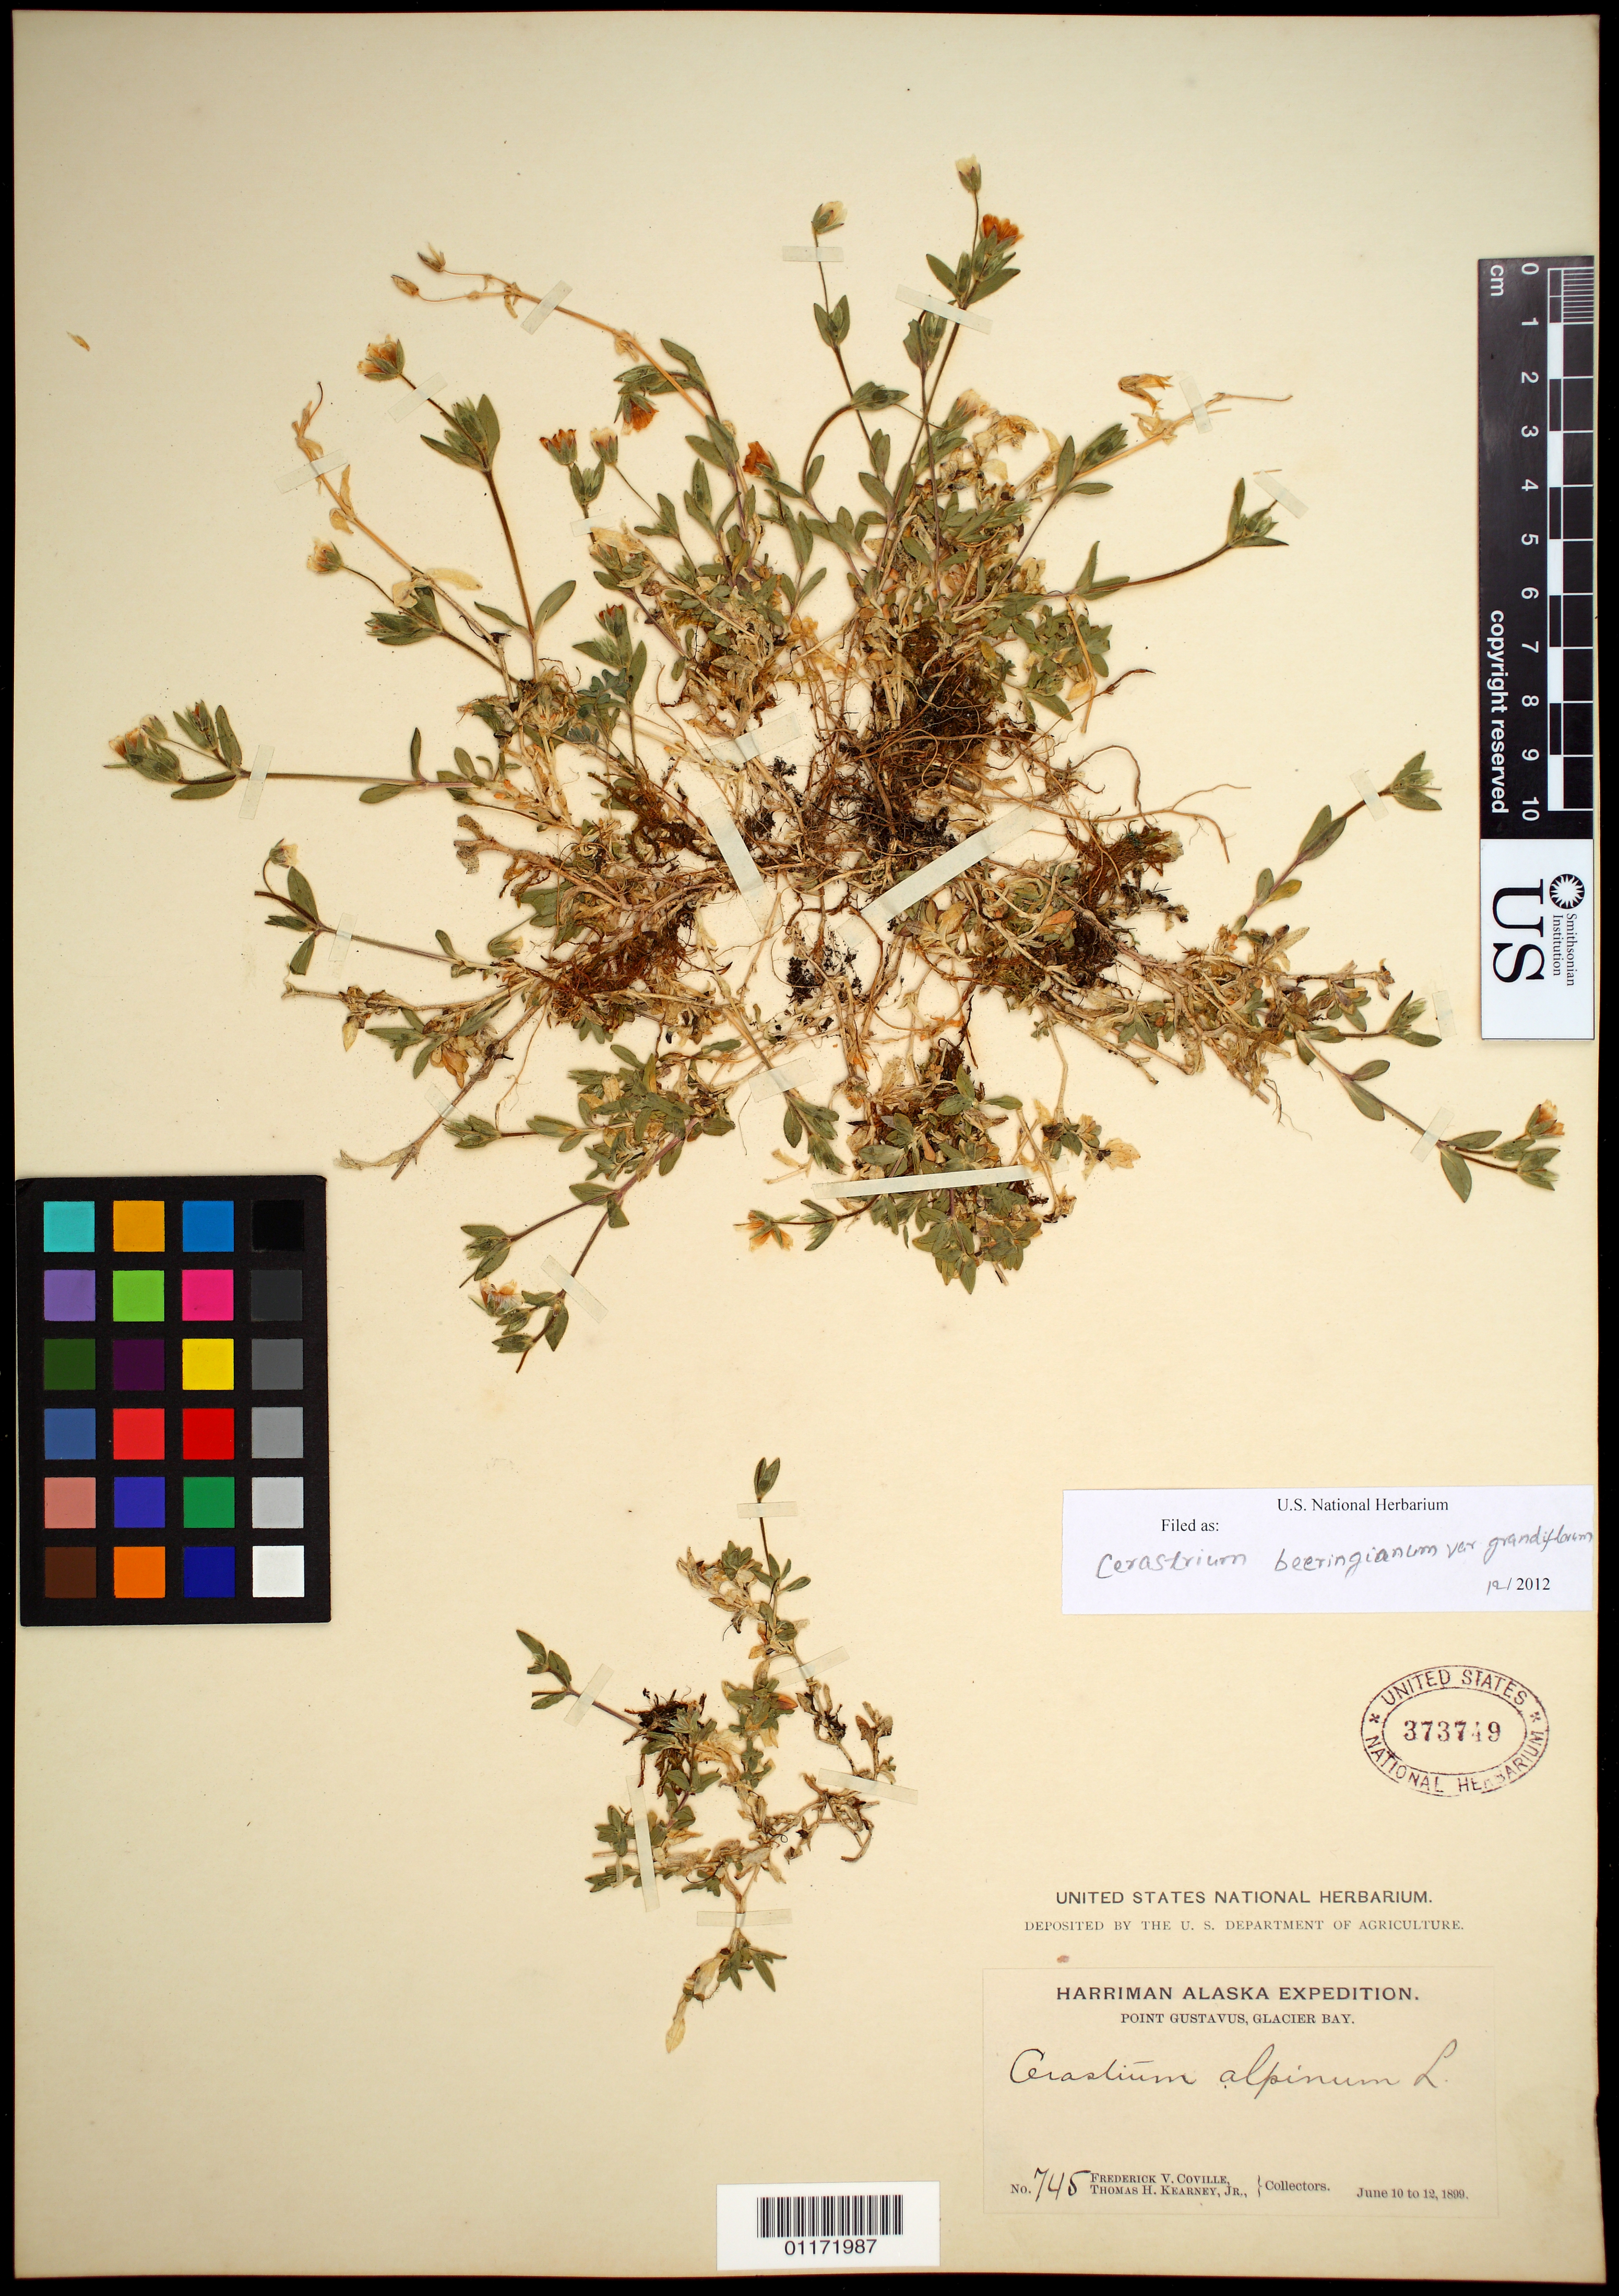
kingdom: Plantae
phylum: Tracheophyta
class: Magnoliopsida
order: Caryophyllales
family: Caryophyllaceae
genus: Cerastium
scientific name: Cerastium beeringianum var. grandiflorum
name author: Hultén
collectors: F. V. Coville & T. H. Kearney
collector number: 745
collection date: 1899-06-10/1899-06-12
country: United States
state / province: Alaska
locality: Point Gustavus, Glacier Bay.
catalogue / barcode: US 373749